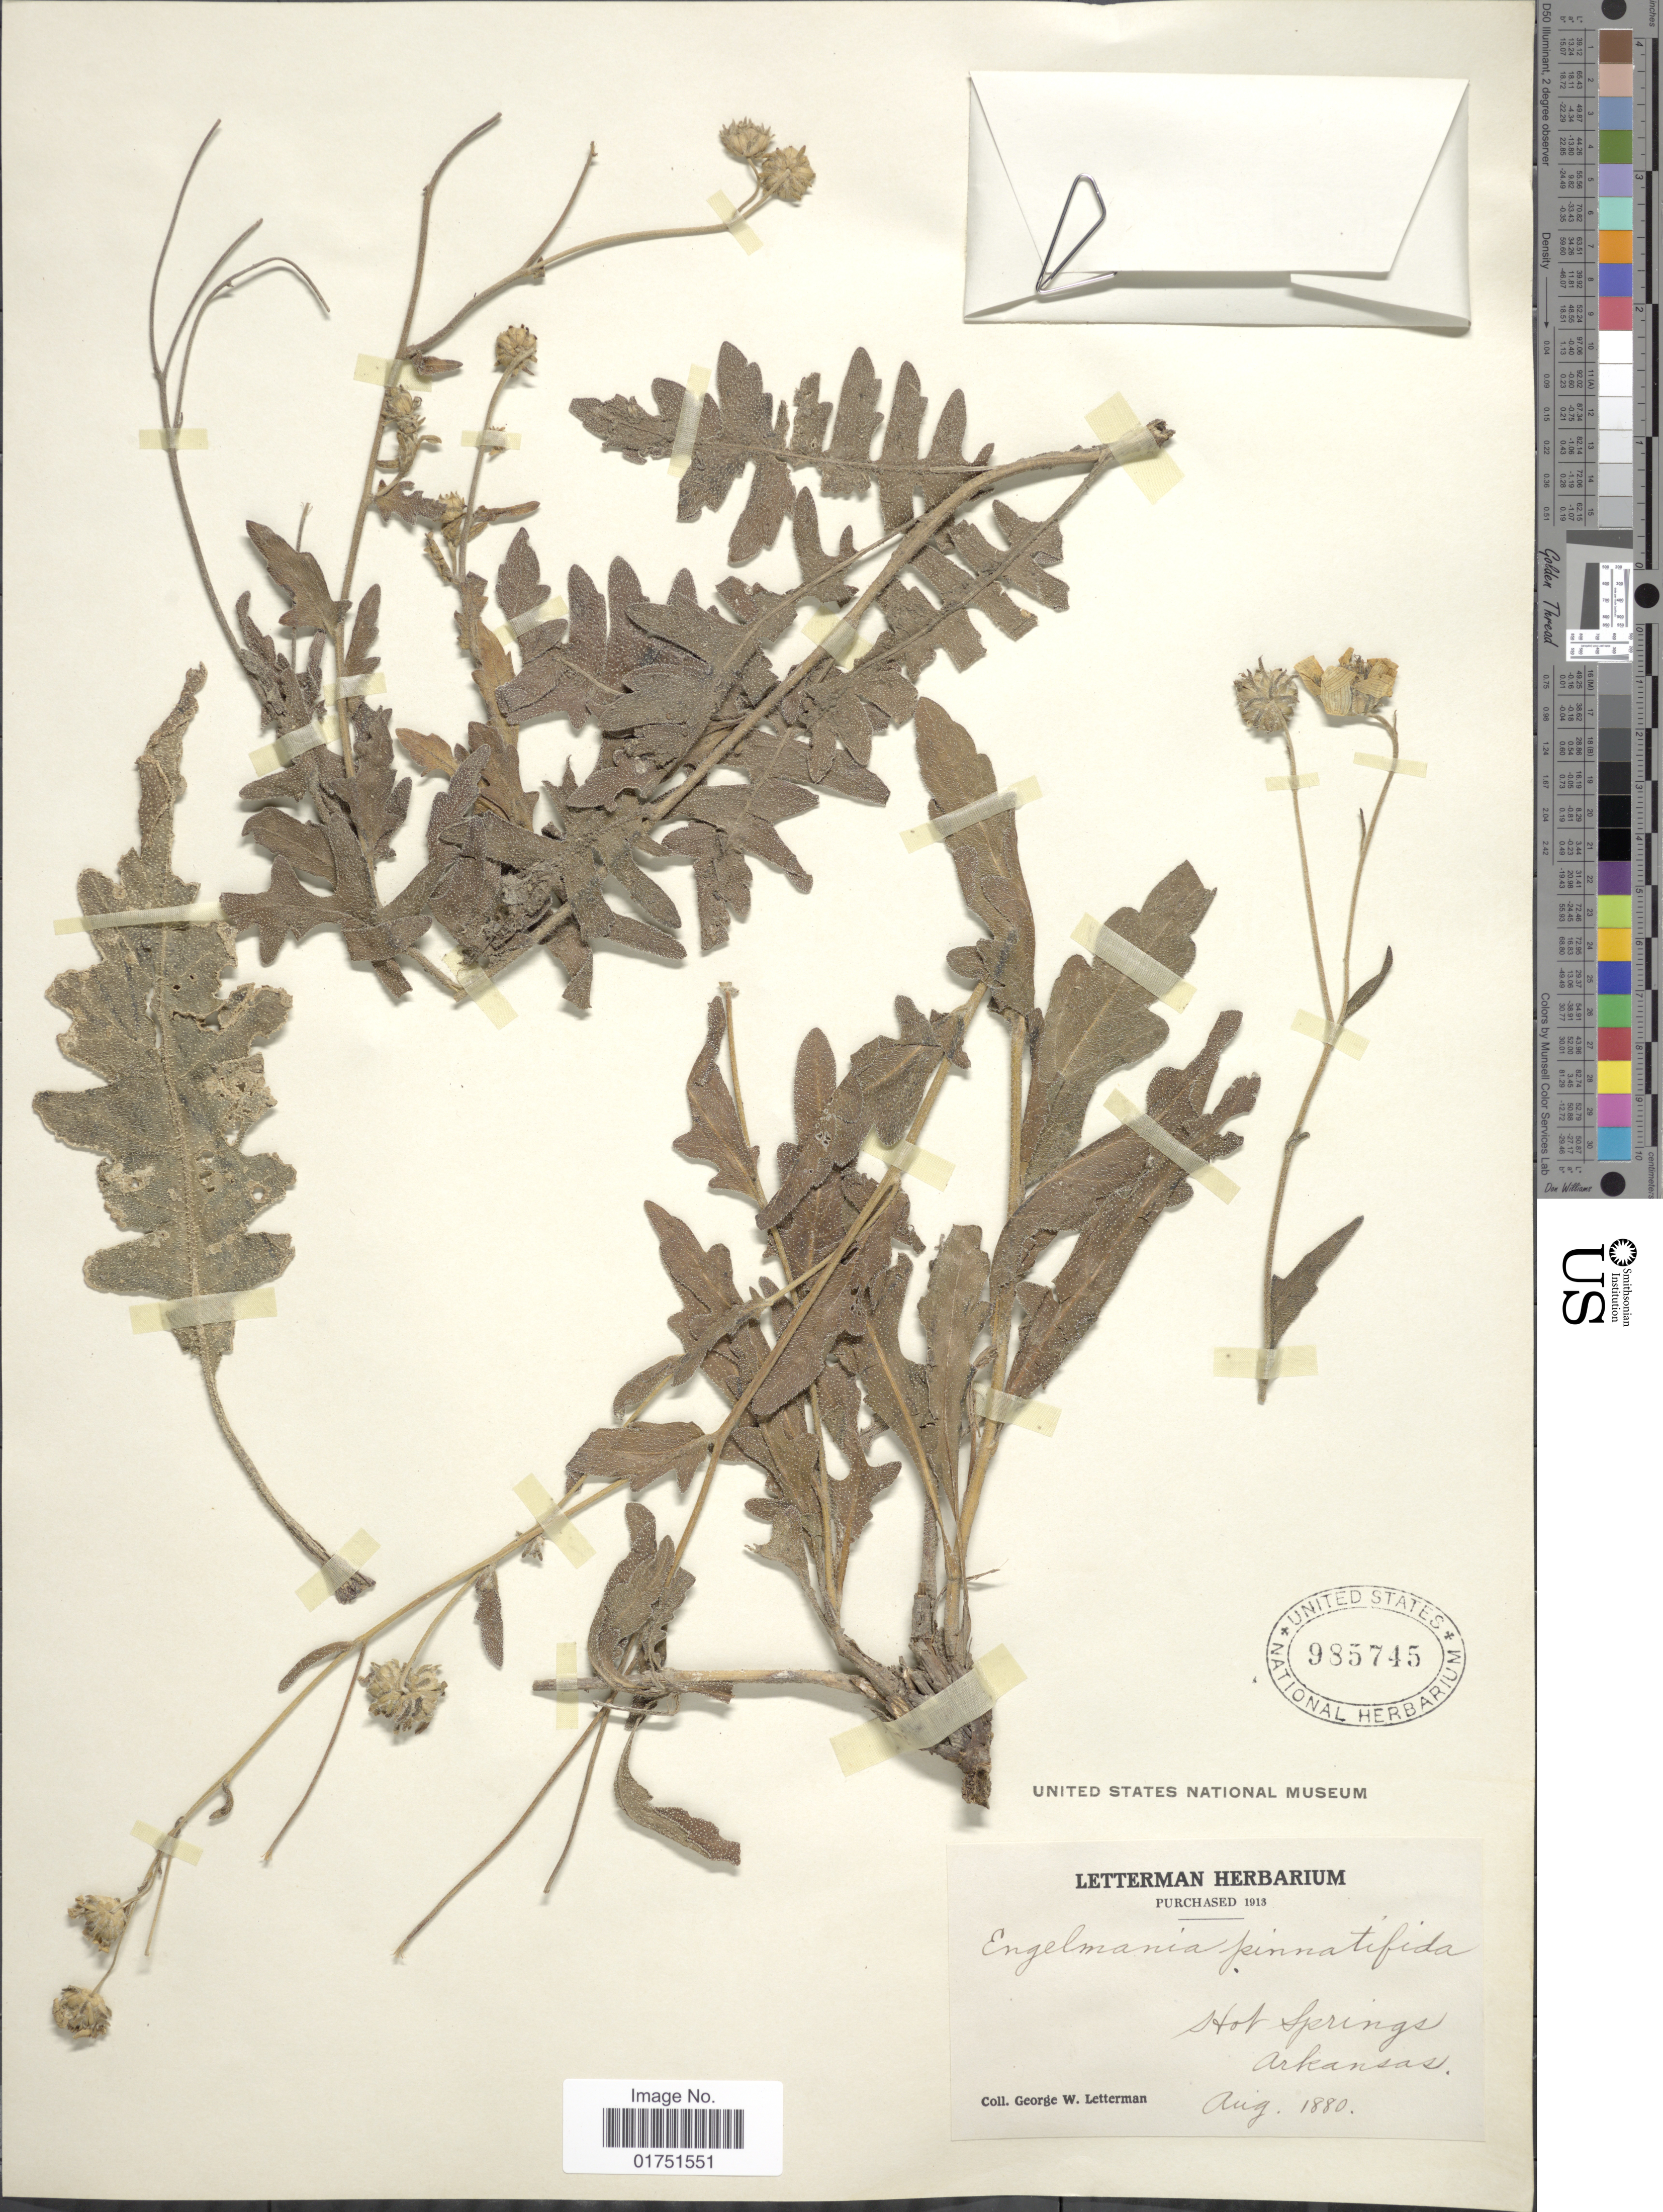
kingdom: Plantae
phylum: Tracheophyta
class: Magnoliopsida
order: Asterales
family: Asteraceae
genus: Engelmannia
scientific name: Engelmannia pinnatifida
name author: Torr. & A. Gray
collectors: G. W. Letterman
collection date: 1880-08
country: United States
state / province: Arkansas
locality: Hot Springs, Arkansas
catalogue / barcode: US 985745